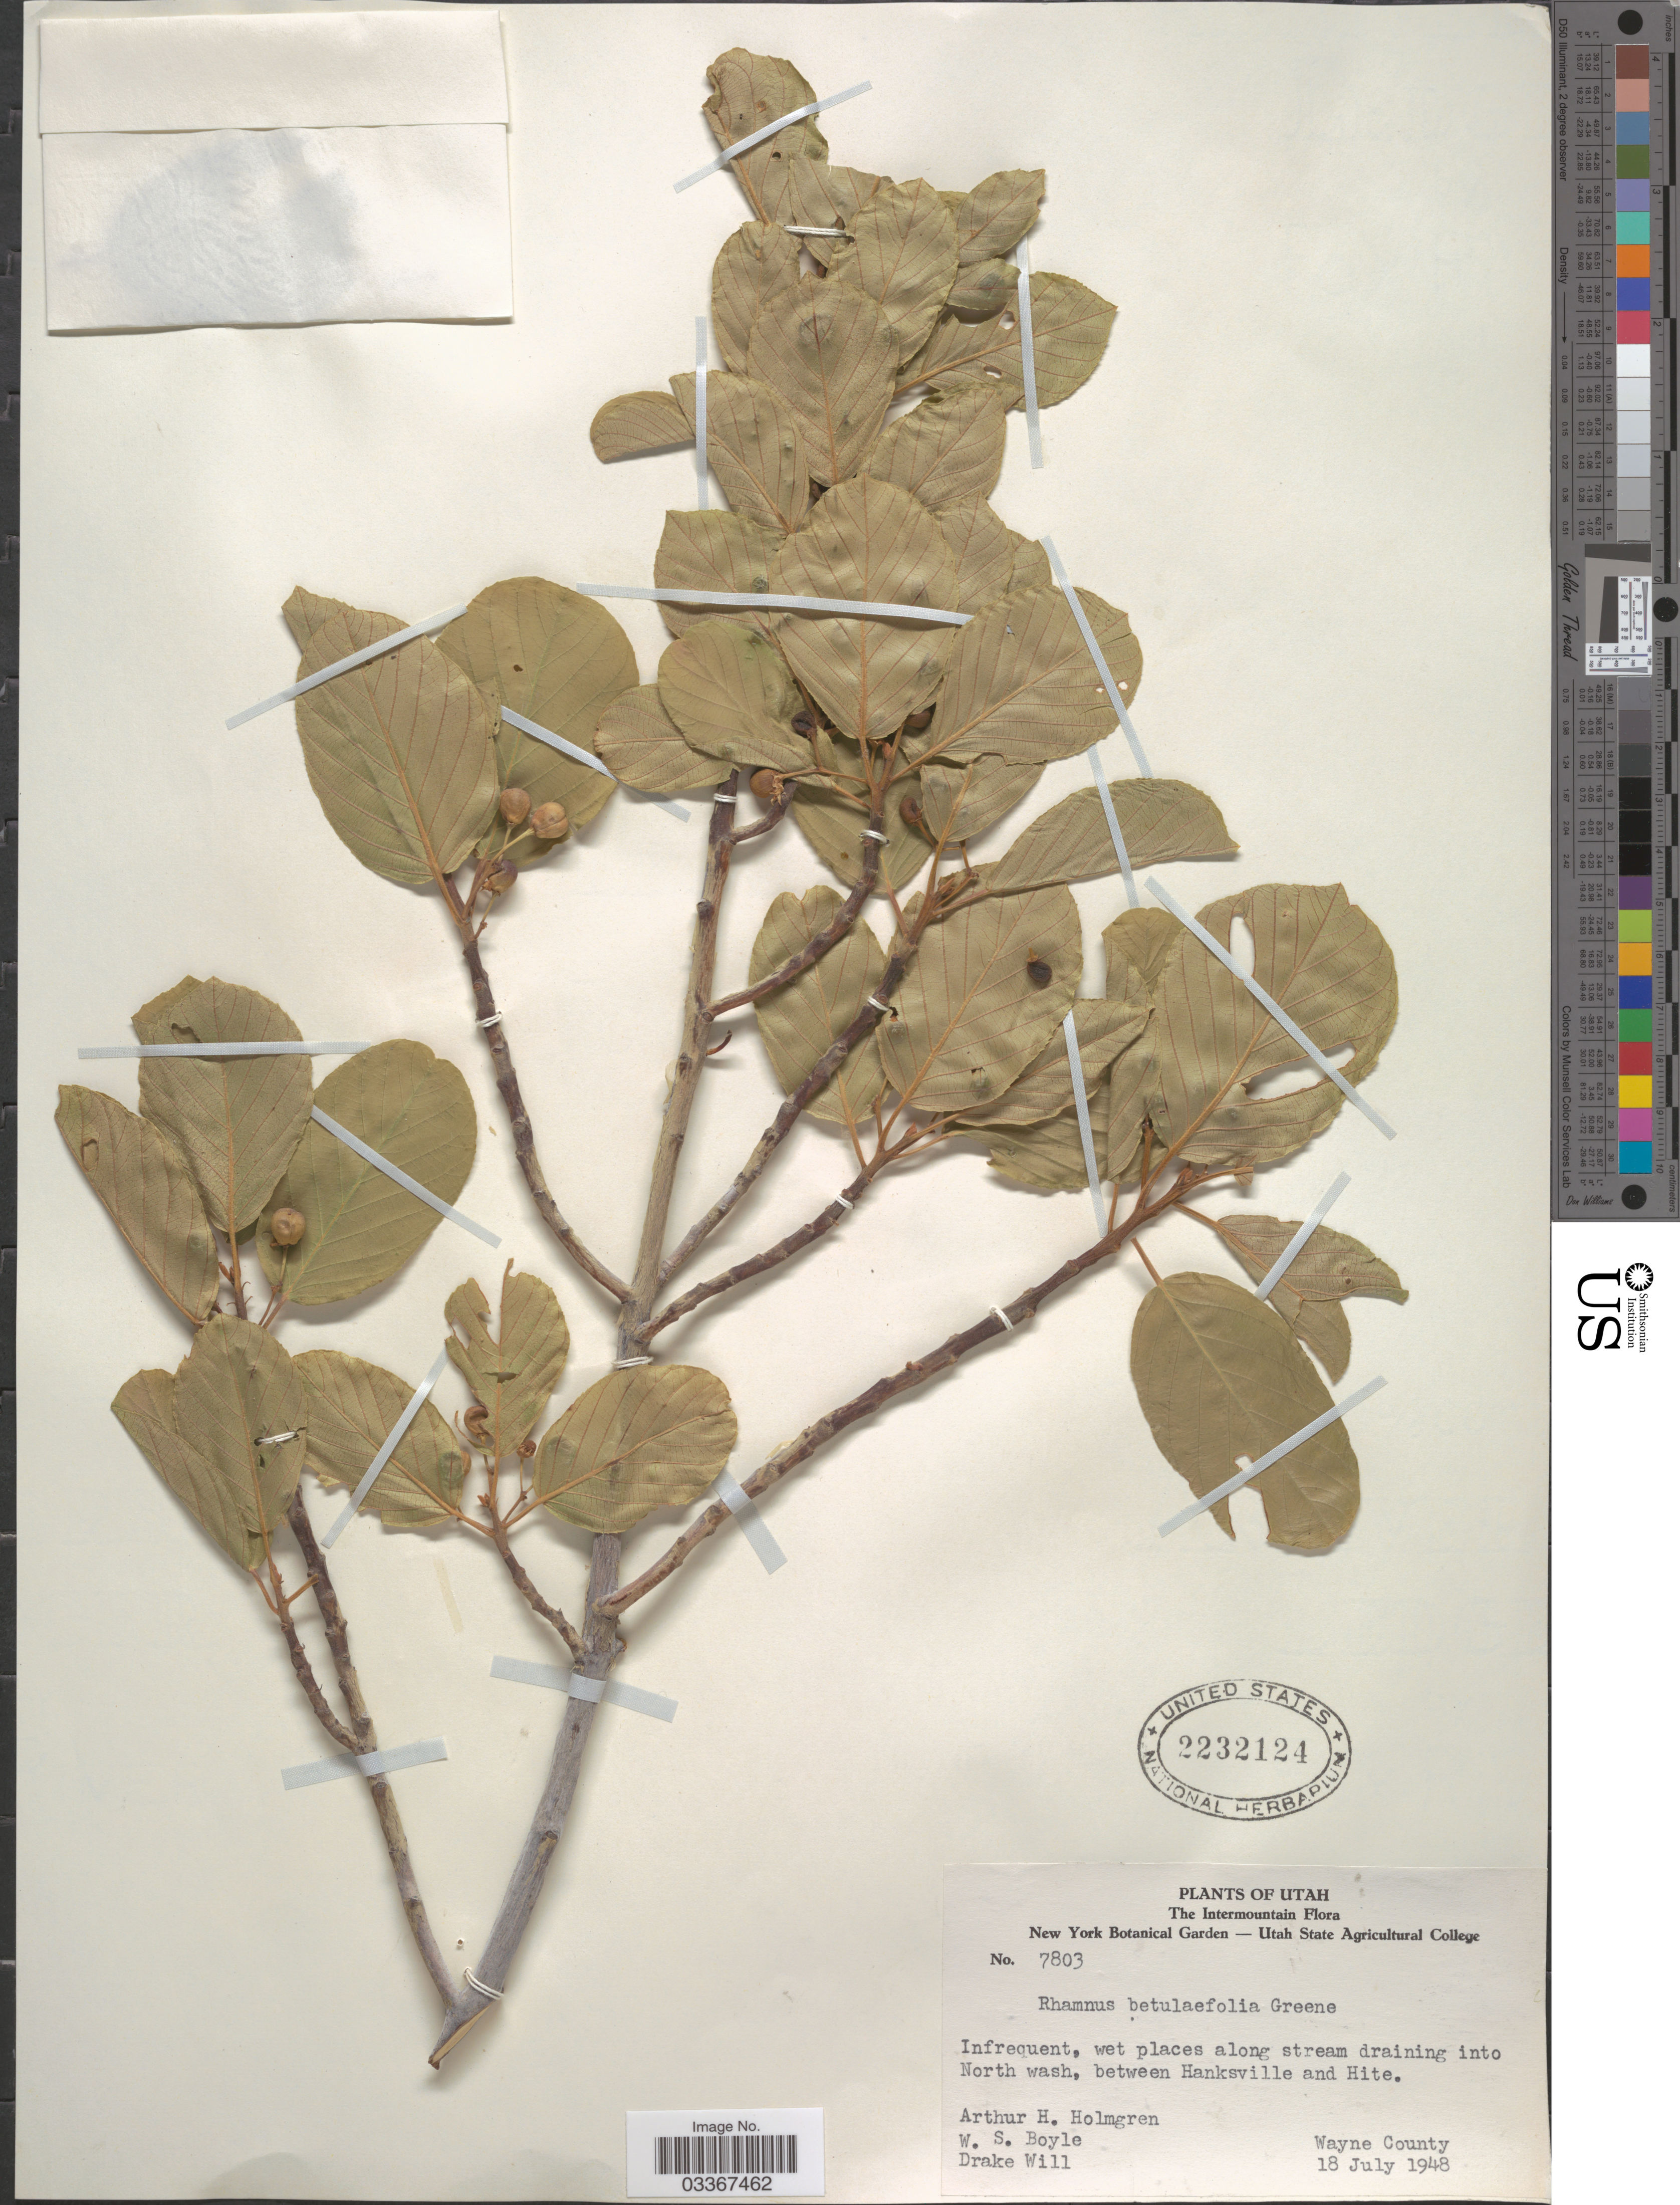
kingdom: Plantae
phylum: Tracheophyta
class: Magnoliopsida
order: Rosales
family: Rhamnaceae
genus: Frangula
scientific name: Frangula betulifolia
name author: (Greene) Grubov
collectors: A. H. Holmgren, W. Boyle & D. Will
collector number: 7803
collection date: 1948-07-18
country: United States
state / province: Utah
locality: The Intermountain Flora. Wet places along stream draining into North wash, between Hanksville and Hite. Wayne County.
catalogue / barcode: US 2232124